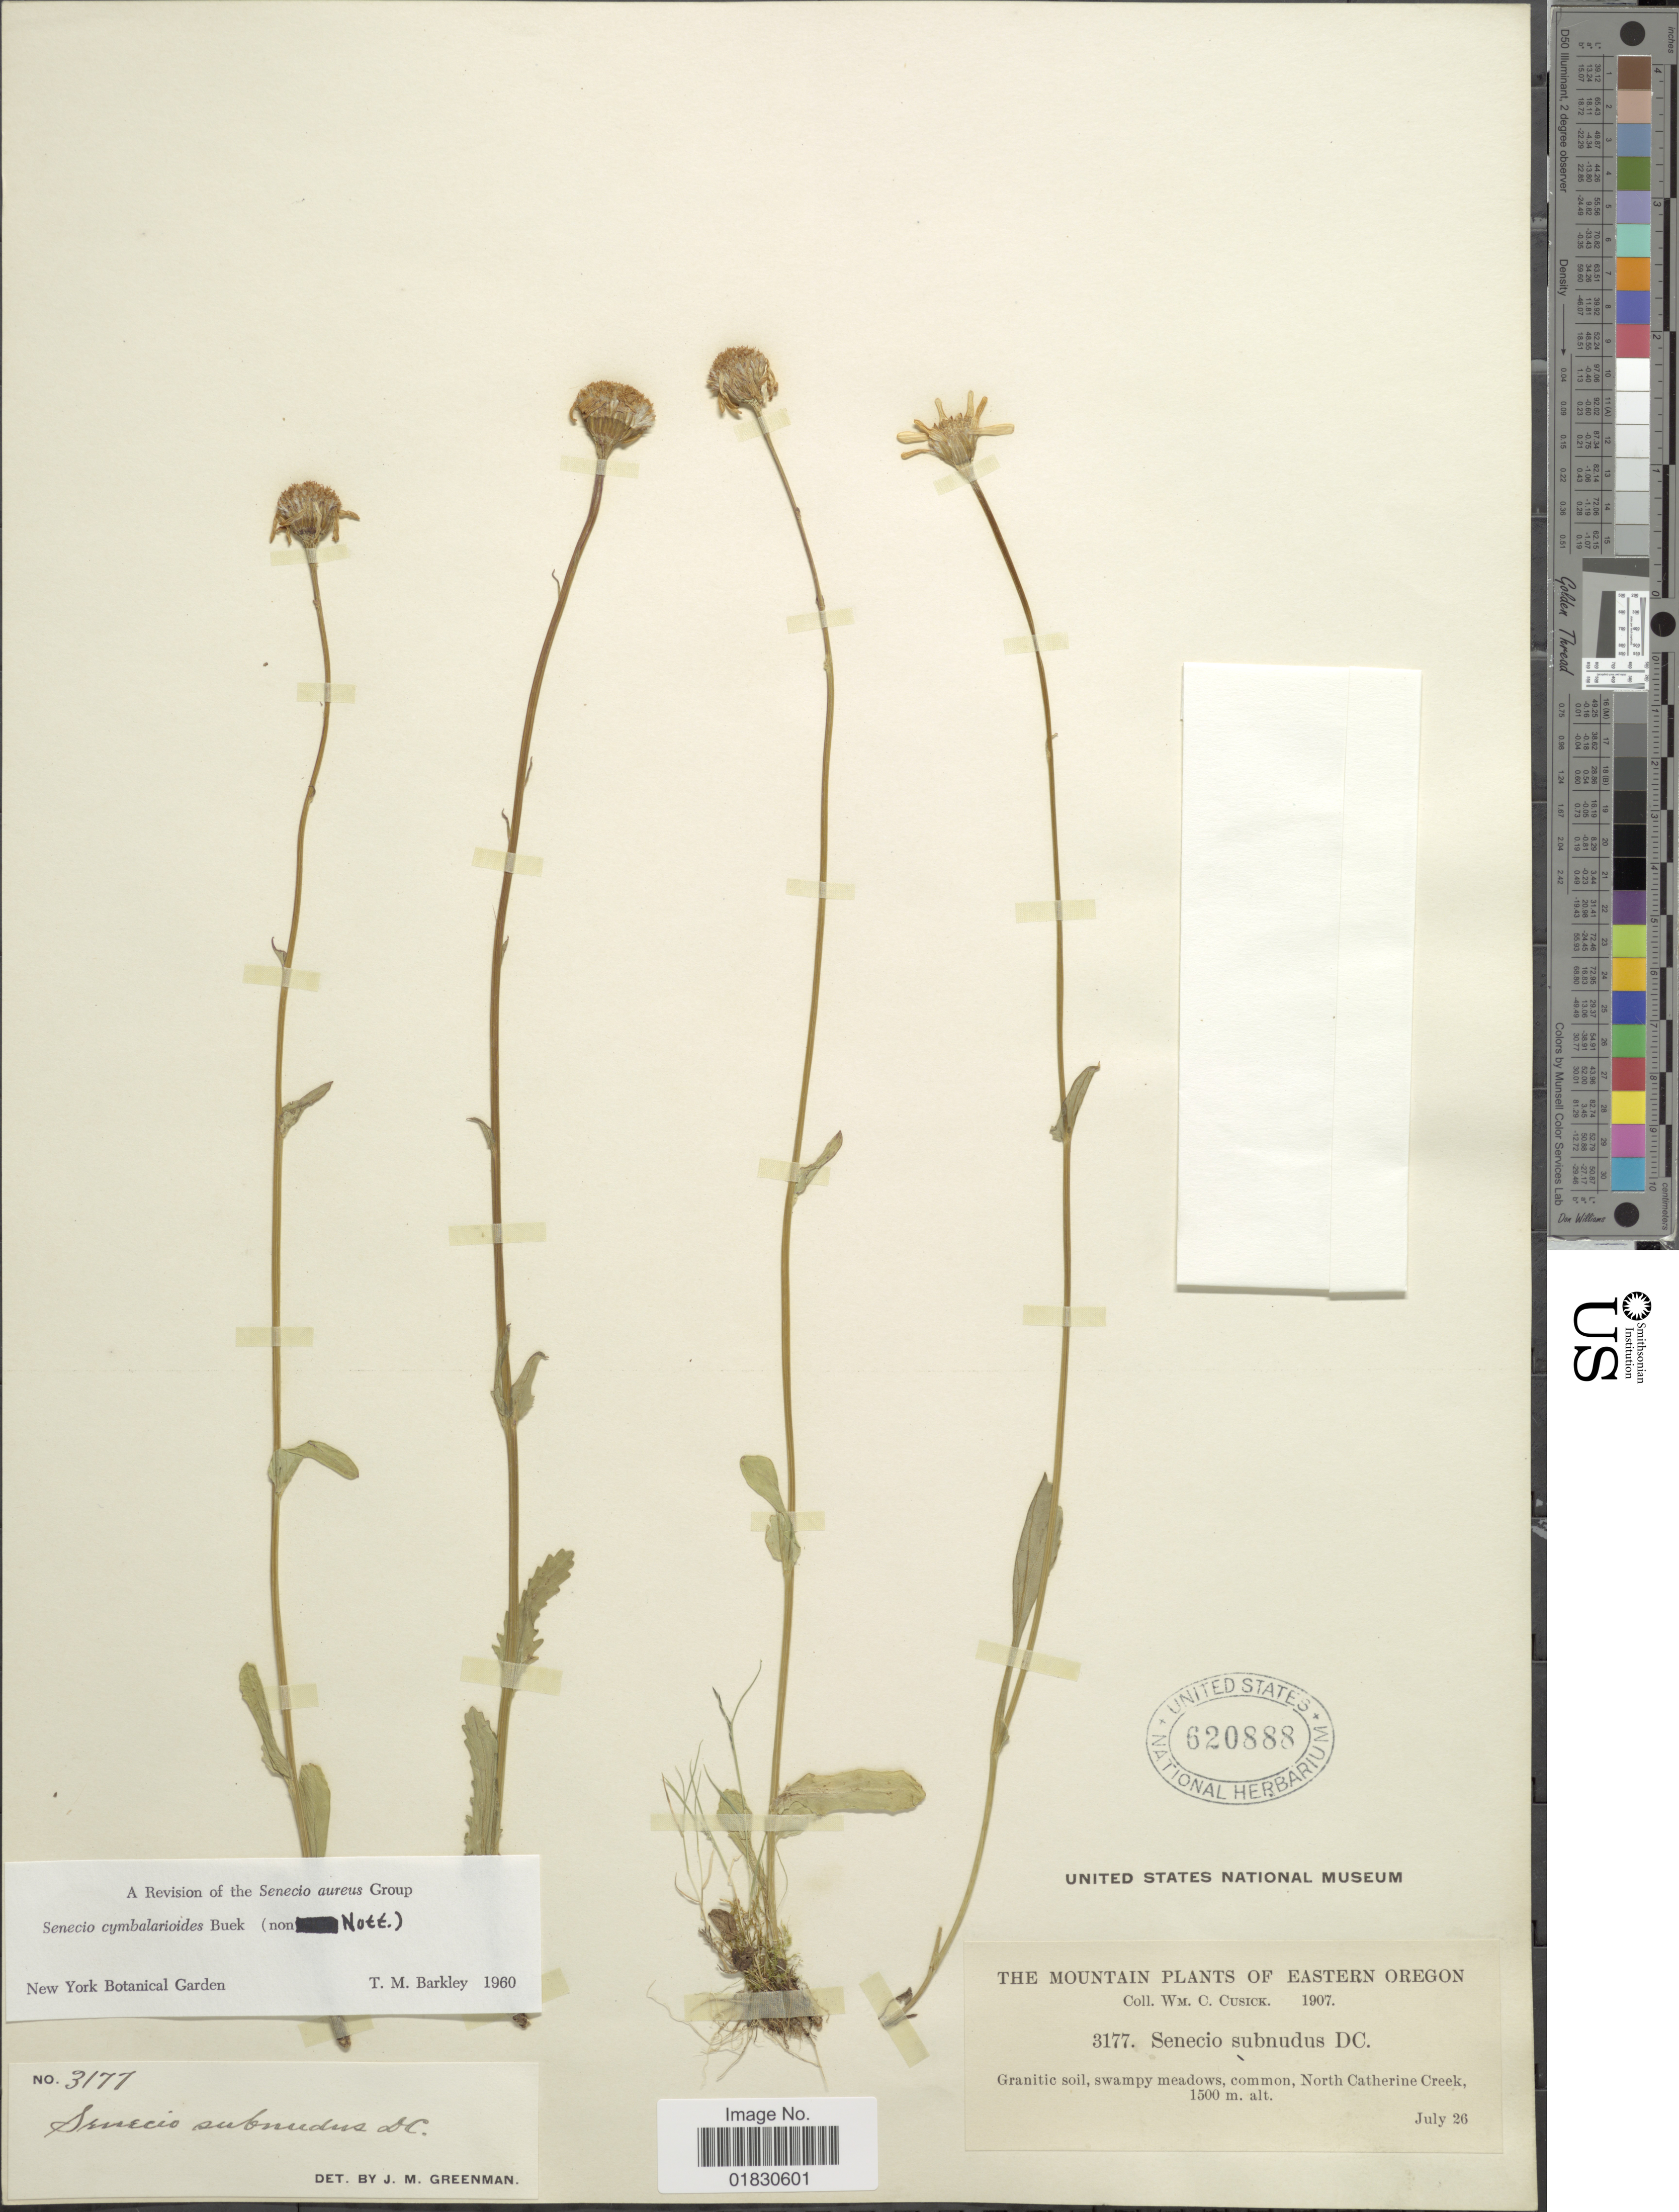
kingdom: Plantae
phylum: Tracheophyta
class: Magnoliopsida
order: Asterales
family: Asteraceae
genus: Packera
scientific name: Packera cymbalarioides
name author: (H. Buek) W.A. Weber & Á. Löve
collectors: W. C. Cusick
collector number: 3177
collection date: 1907-07-26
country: United States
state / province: Oregon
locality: The Mountain, Eastern Oregon, North Catherine Creek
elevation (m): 1500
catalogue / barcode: US 620888